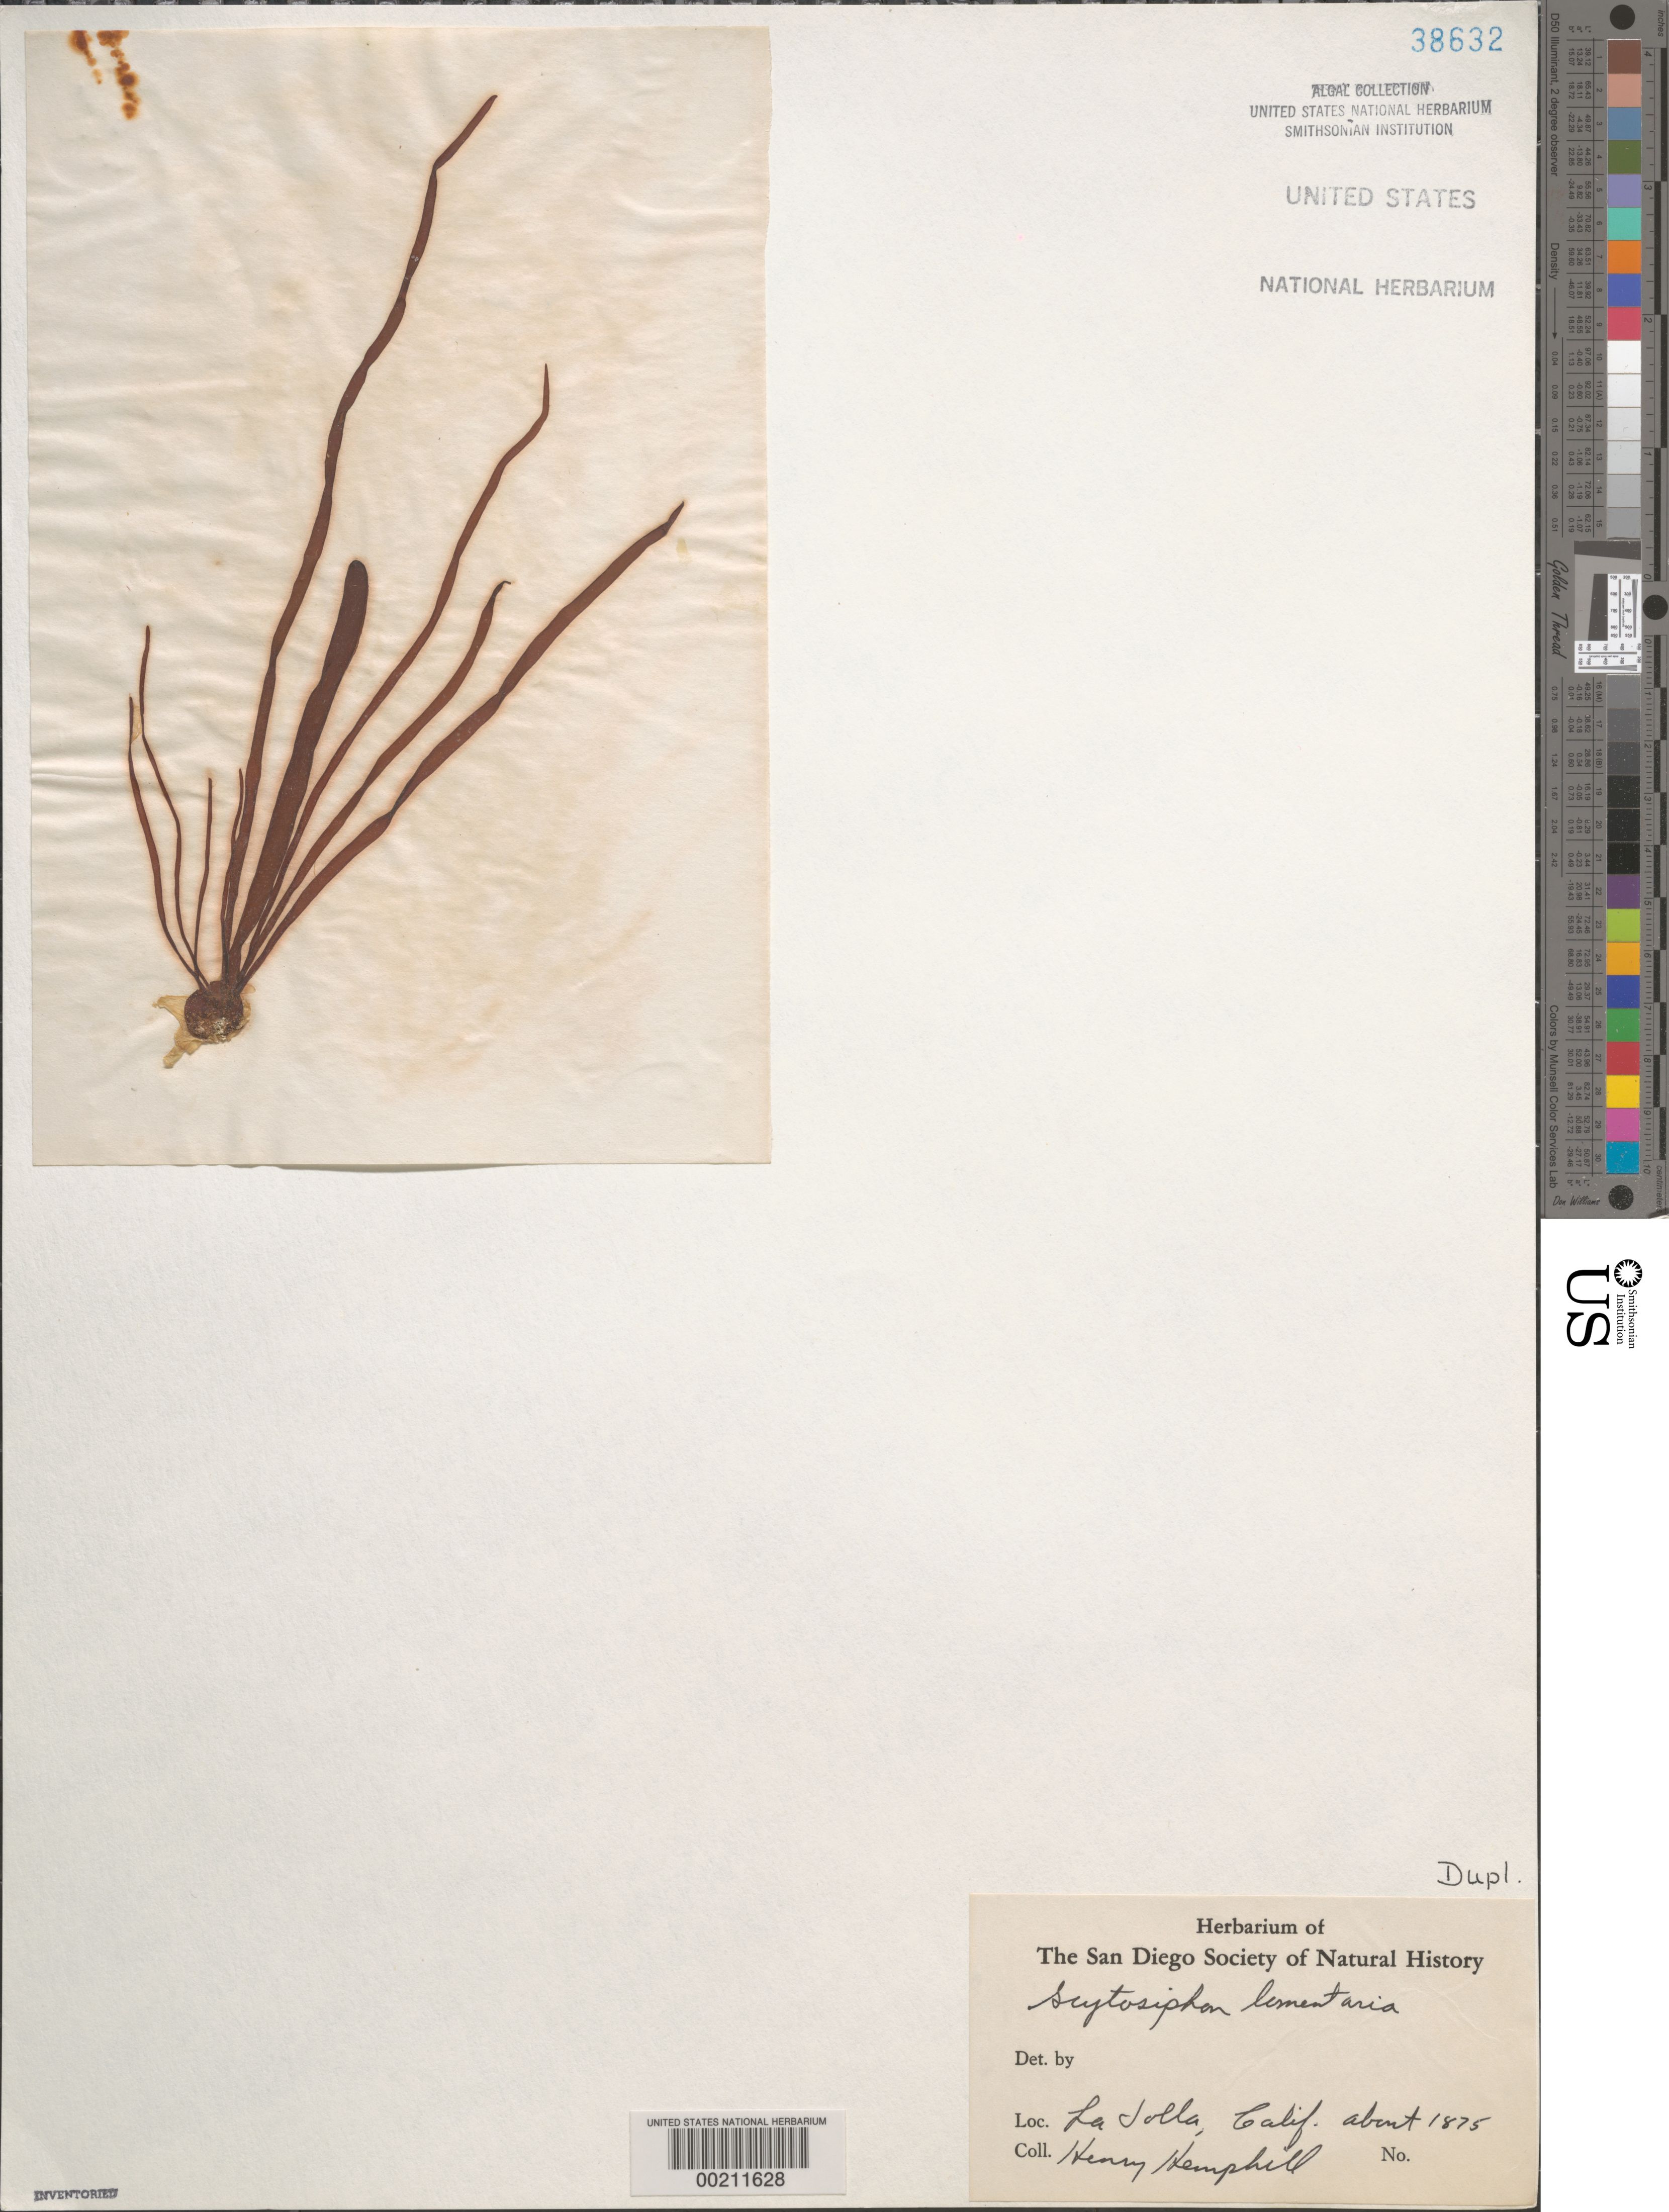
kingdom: Chromista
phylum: Ochrophyta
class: Phaeophyceae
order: Scytosiphonales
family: Scytosiphonaceae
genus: Scytosiphon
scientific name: Scytosiphon lomentaria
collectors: A. H. Hemphill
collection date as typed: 1875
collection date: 1875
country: United States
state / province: California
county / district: San Diego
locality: La Jolla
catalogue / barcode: US 38632